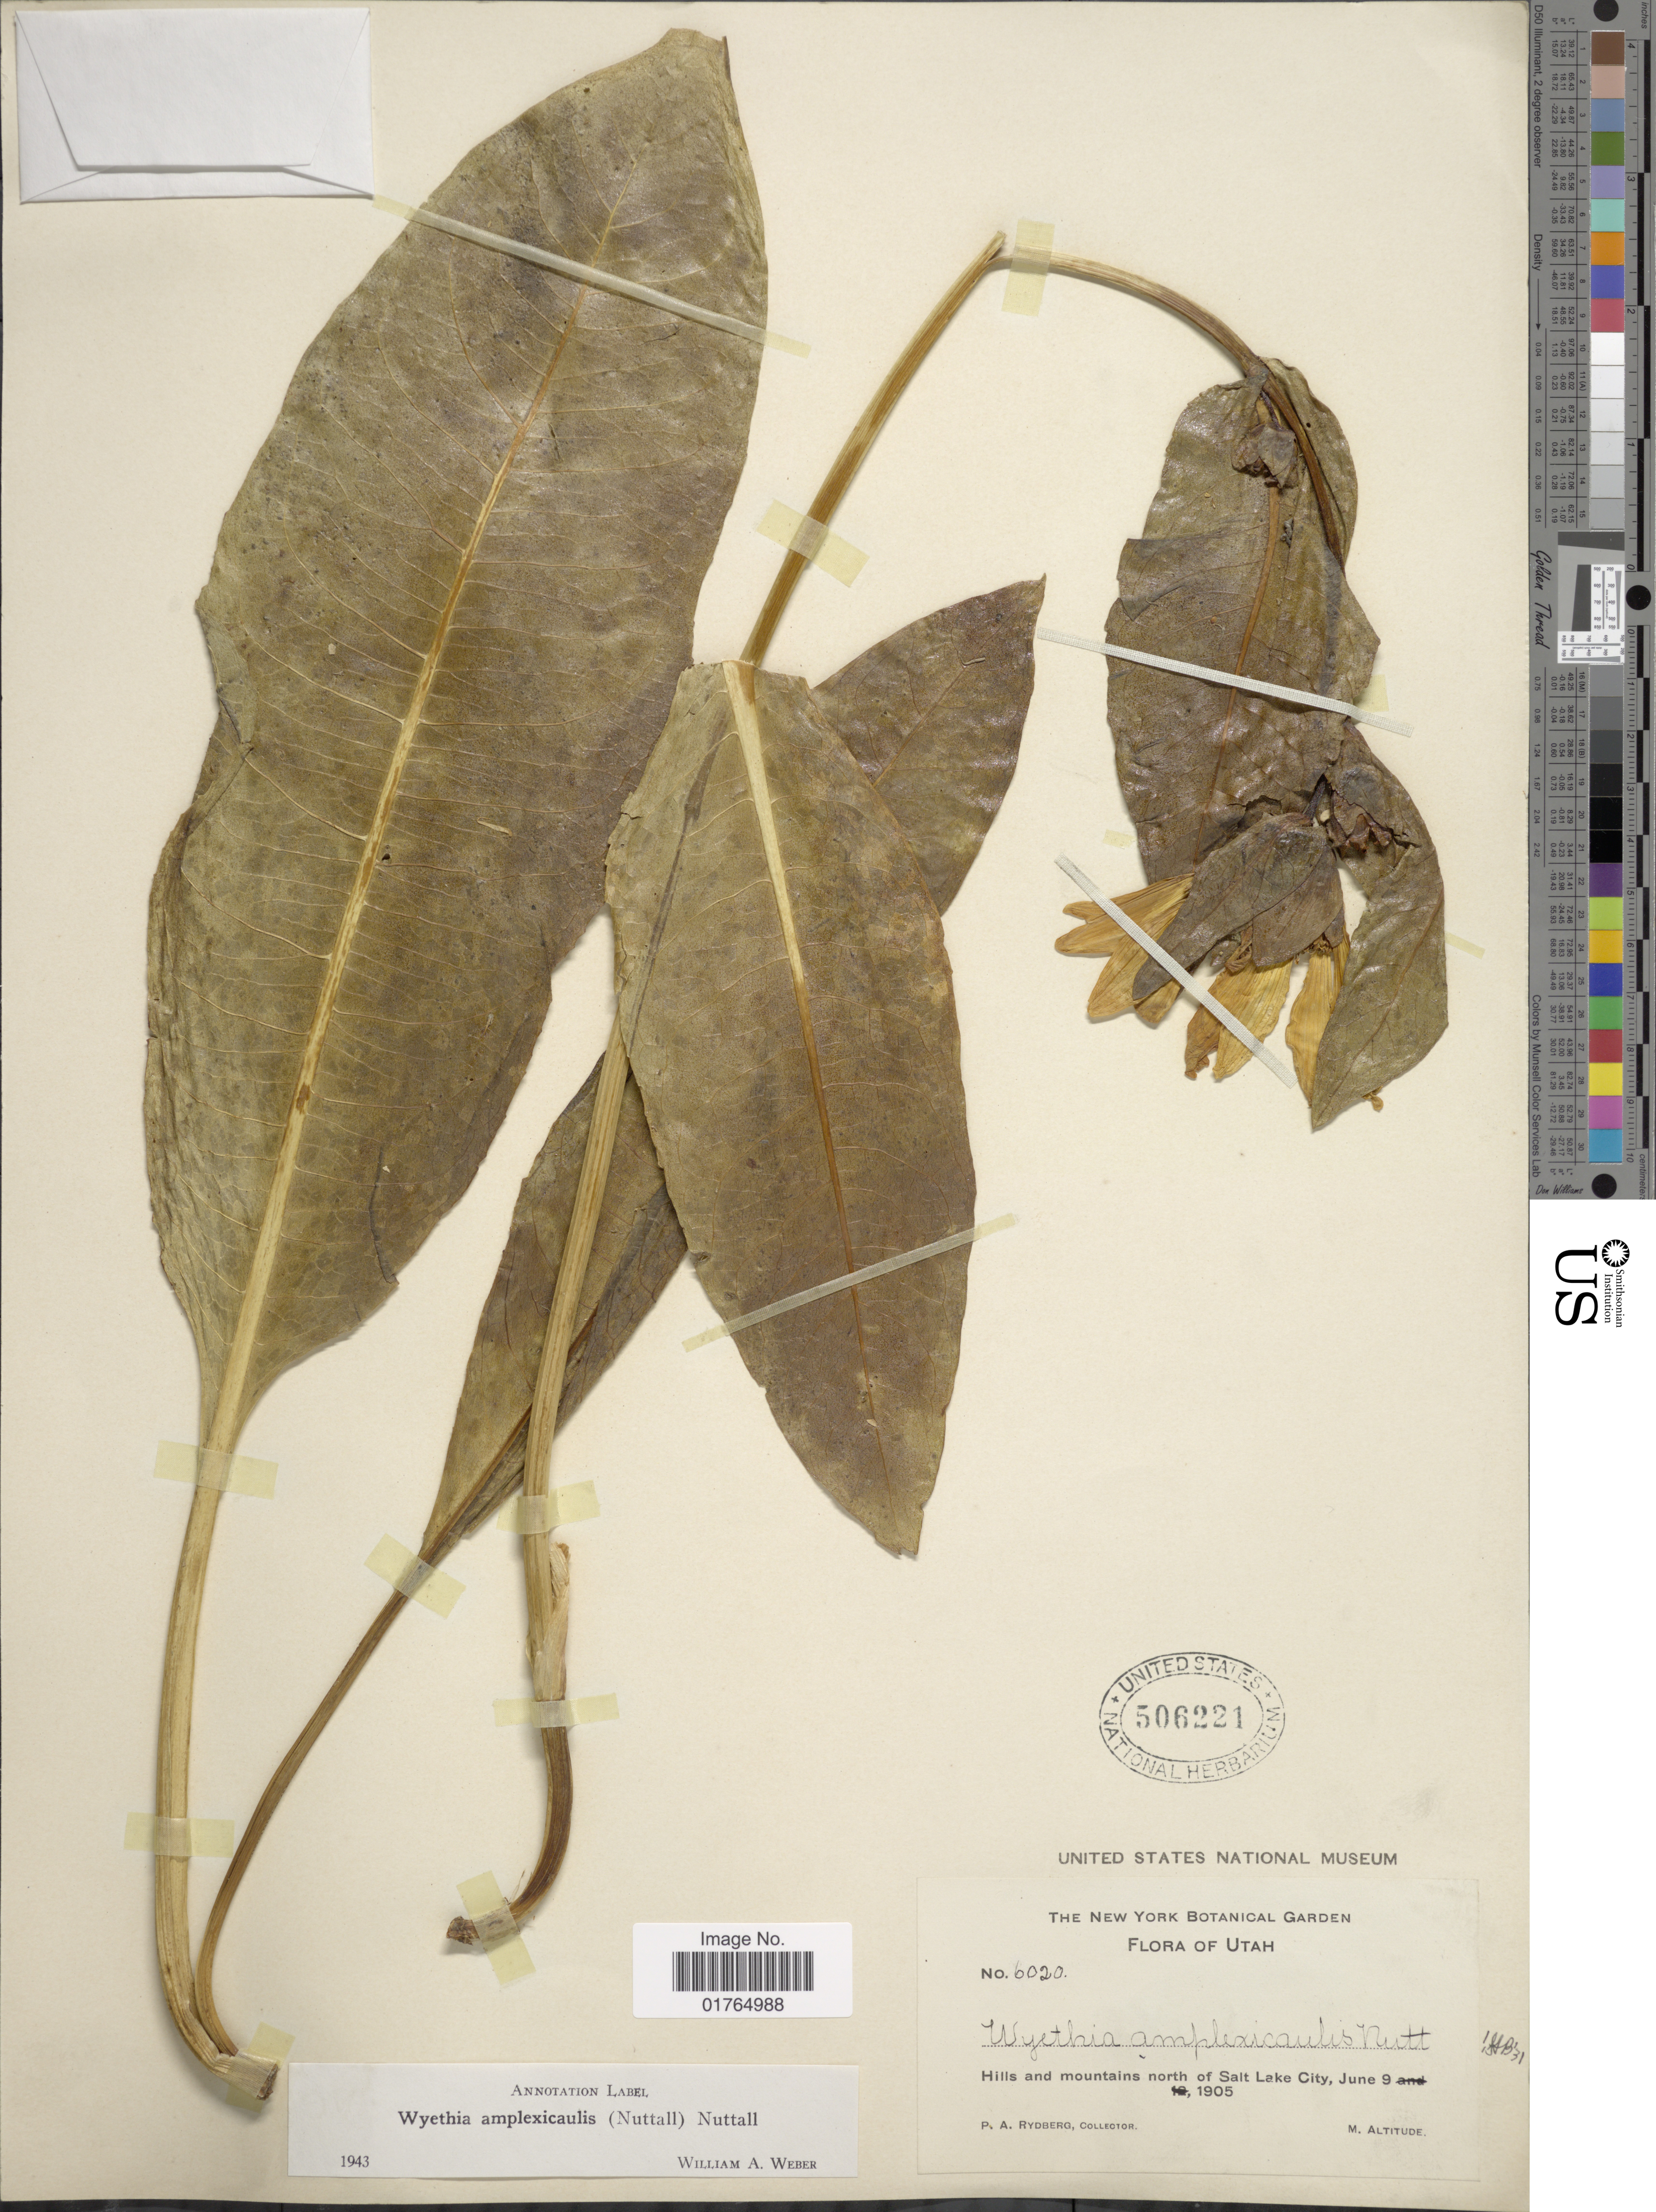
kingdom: Plantae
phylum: Tracheophyta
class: Magnoliopsida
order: Asterales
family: Asteraceae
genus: Wyethia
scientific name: Wyethia amplexicaulis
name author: Nutt.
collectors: P. A. Rydberg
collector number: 6020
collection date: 1905-06-09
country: United States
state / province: Utah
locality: Hills and mountains north of Salta Lake City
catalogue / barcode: US 506221